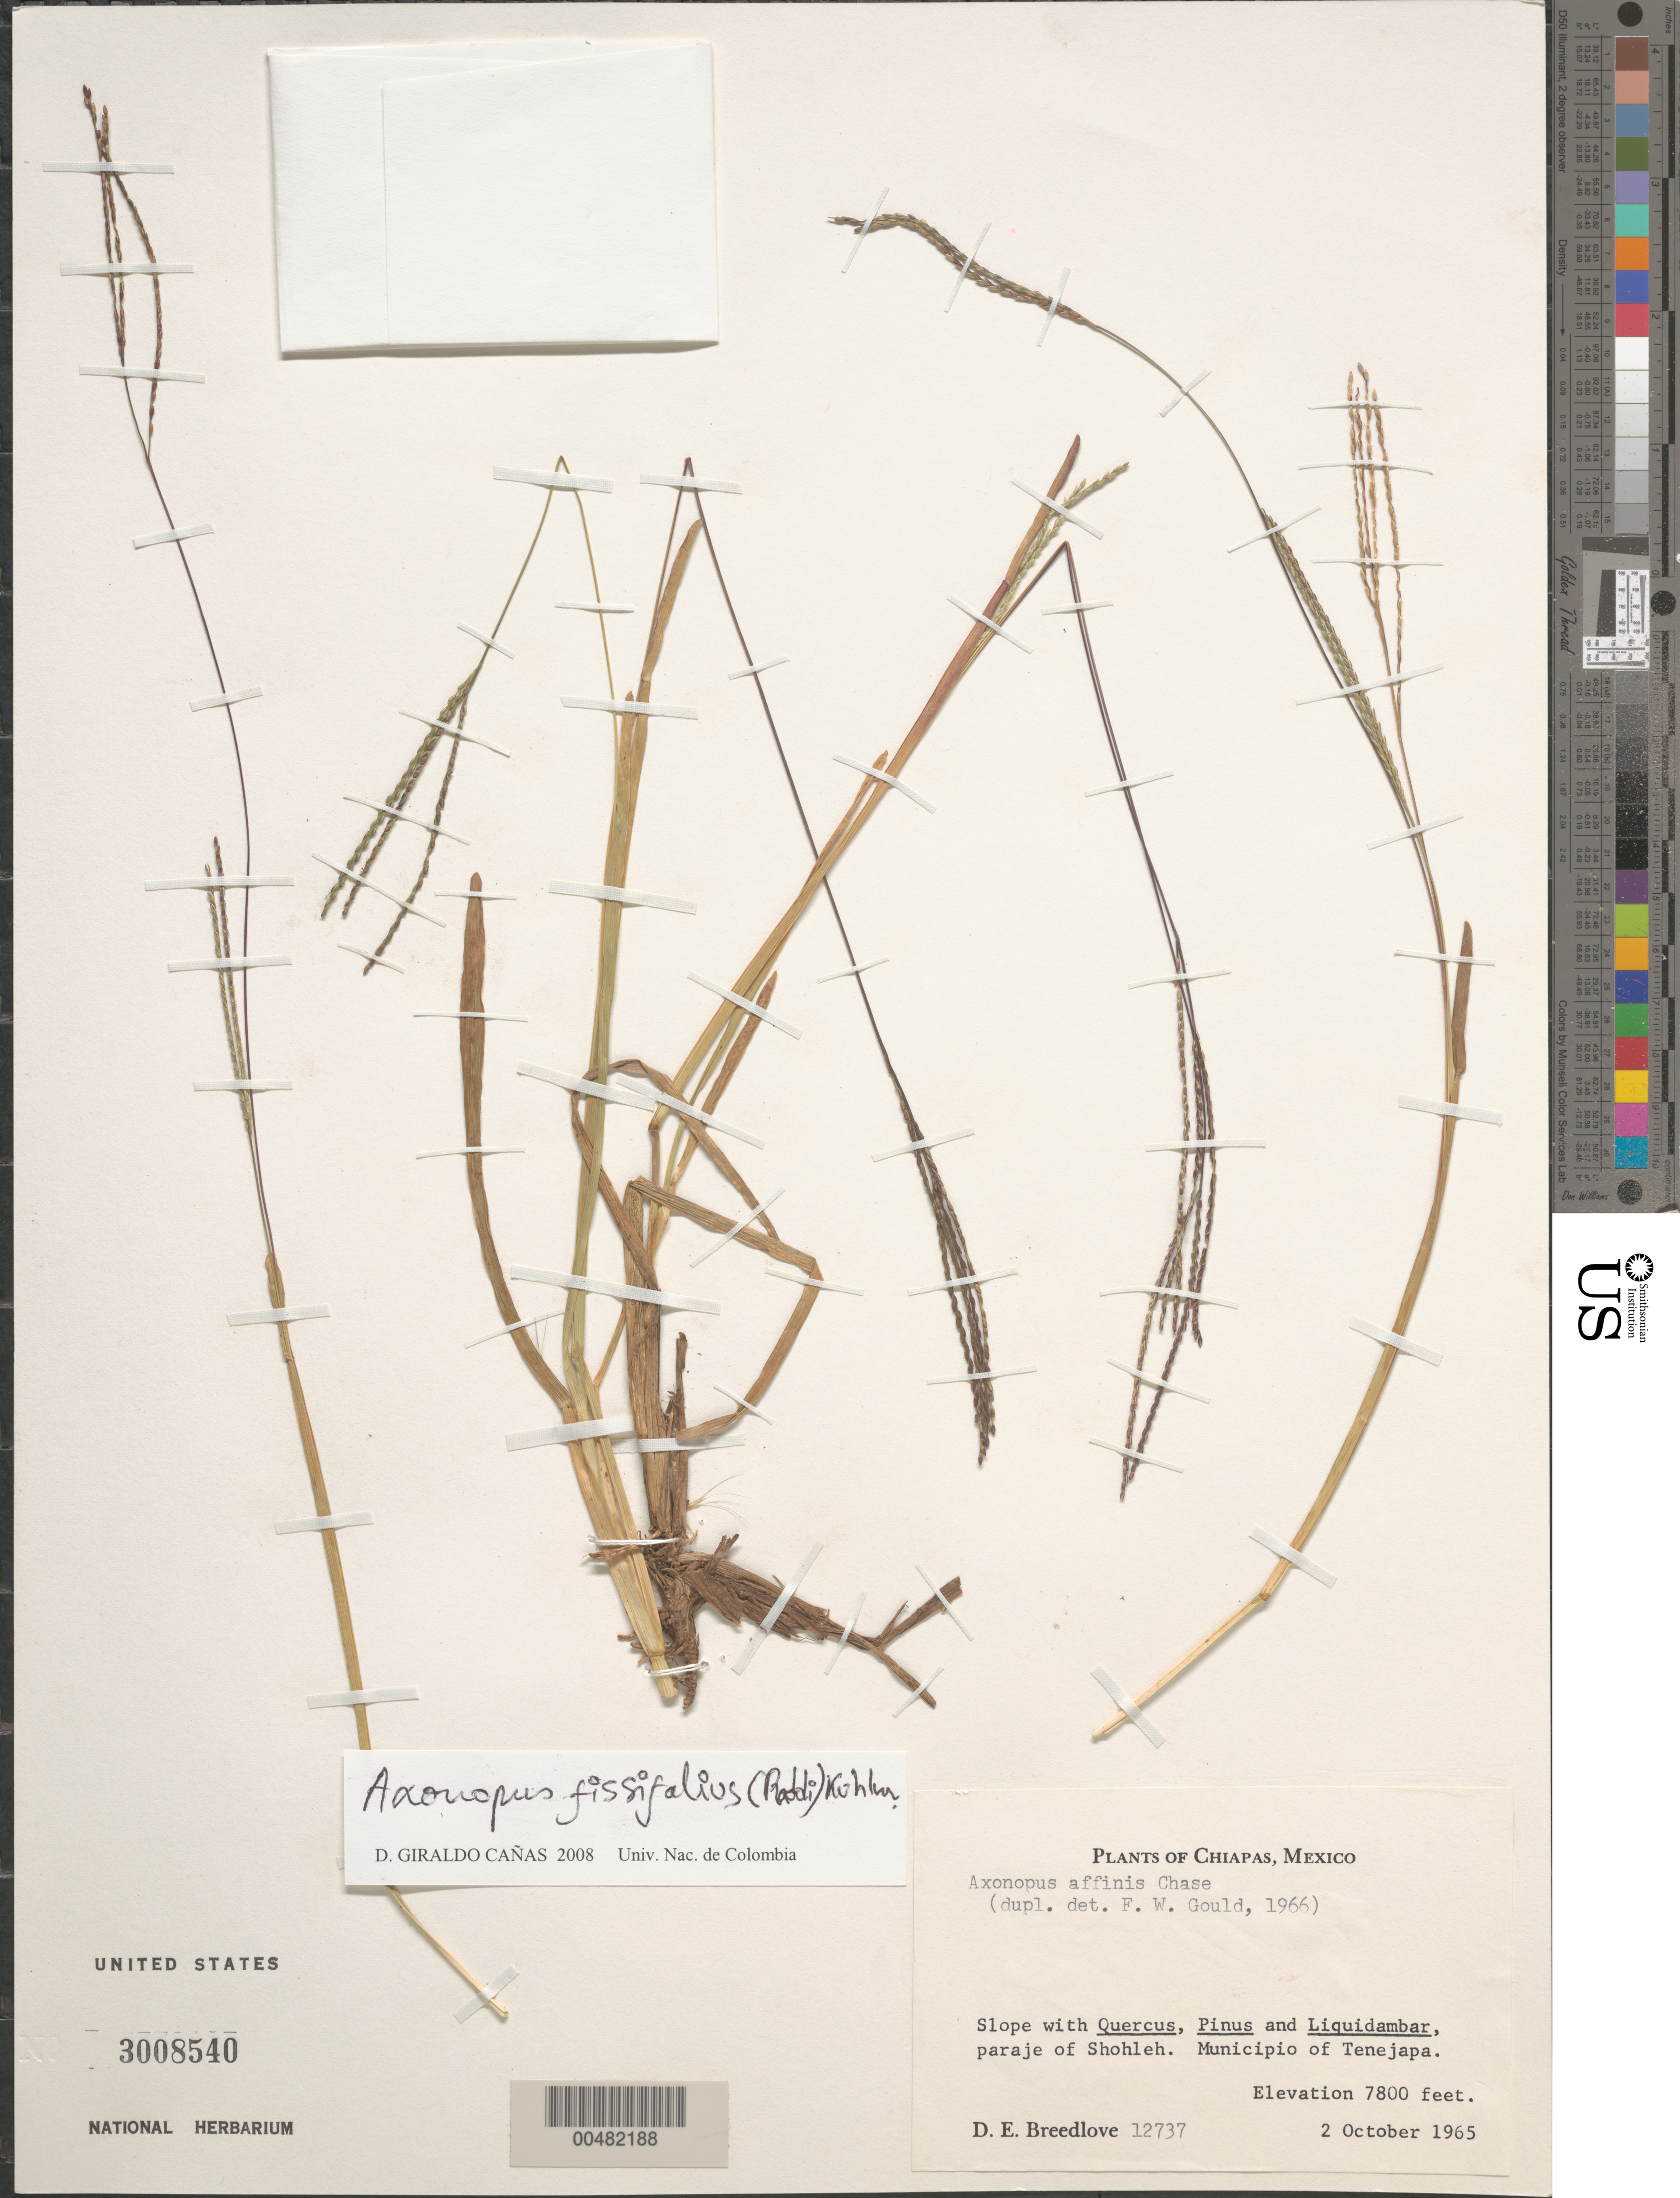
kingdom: Plantae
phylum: Tracheophyta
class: Liliopsida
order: Poales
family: Poaceae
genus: Axonopus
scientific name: Axonopus fissifolius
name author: (Raddi) Kuhlm.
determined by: Gould, F. W.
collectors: D. E. Breedlove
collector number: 12737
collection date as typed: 2 Oct 1965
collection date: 1965-10-02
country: Mexico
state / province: Chiapas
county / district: Tenejapa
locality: Paraje of Shohleh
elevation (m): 2377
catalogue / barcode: US 3008540